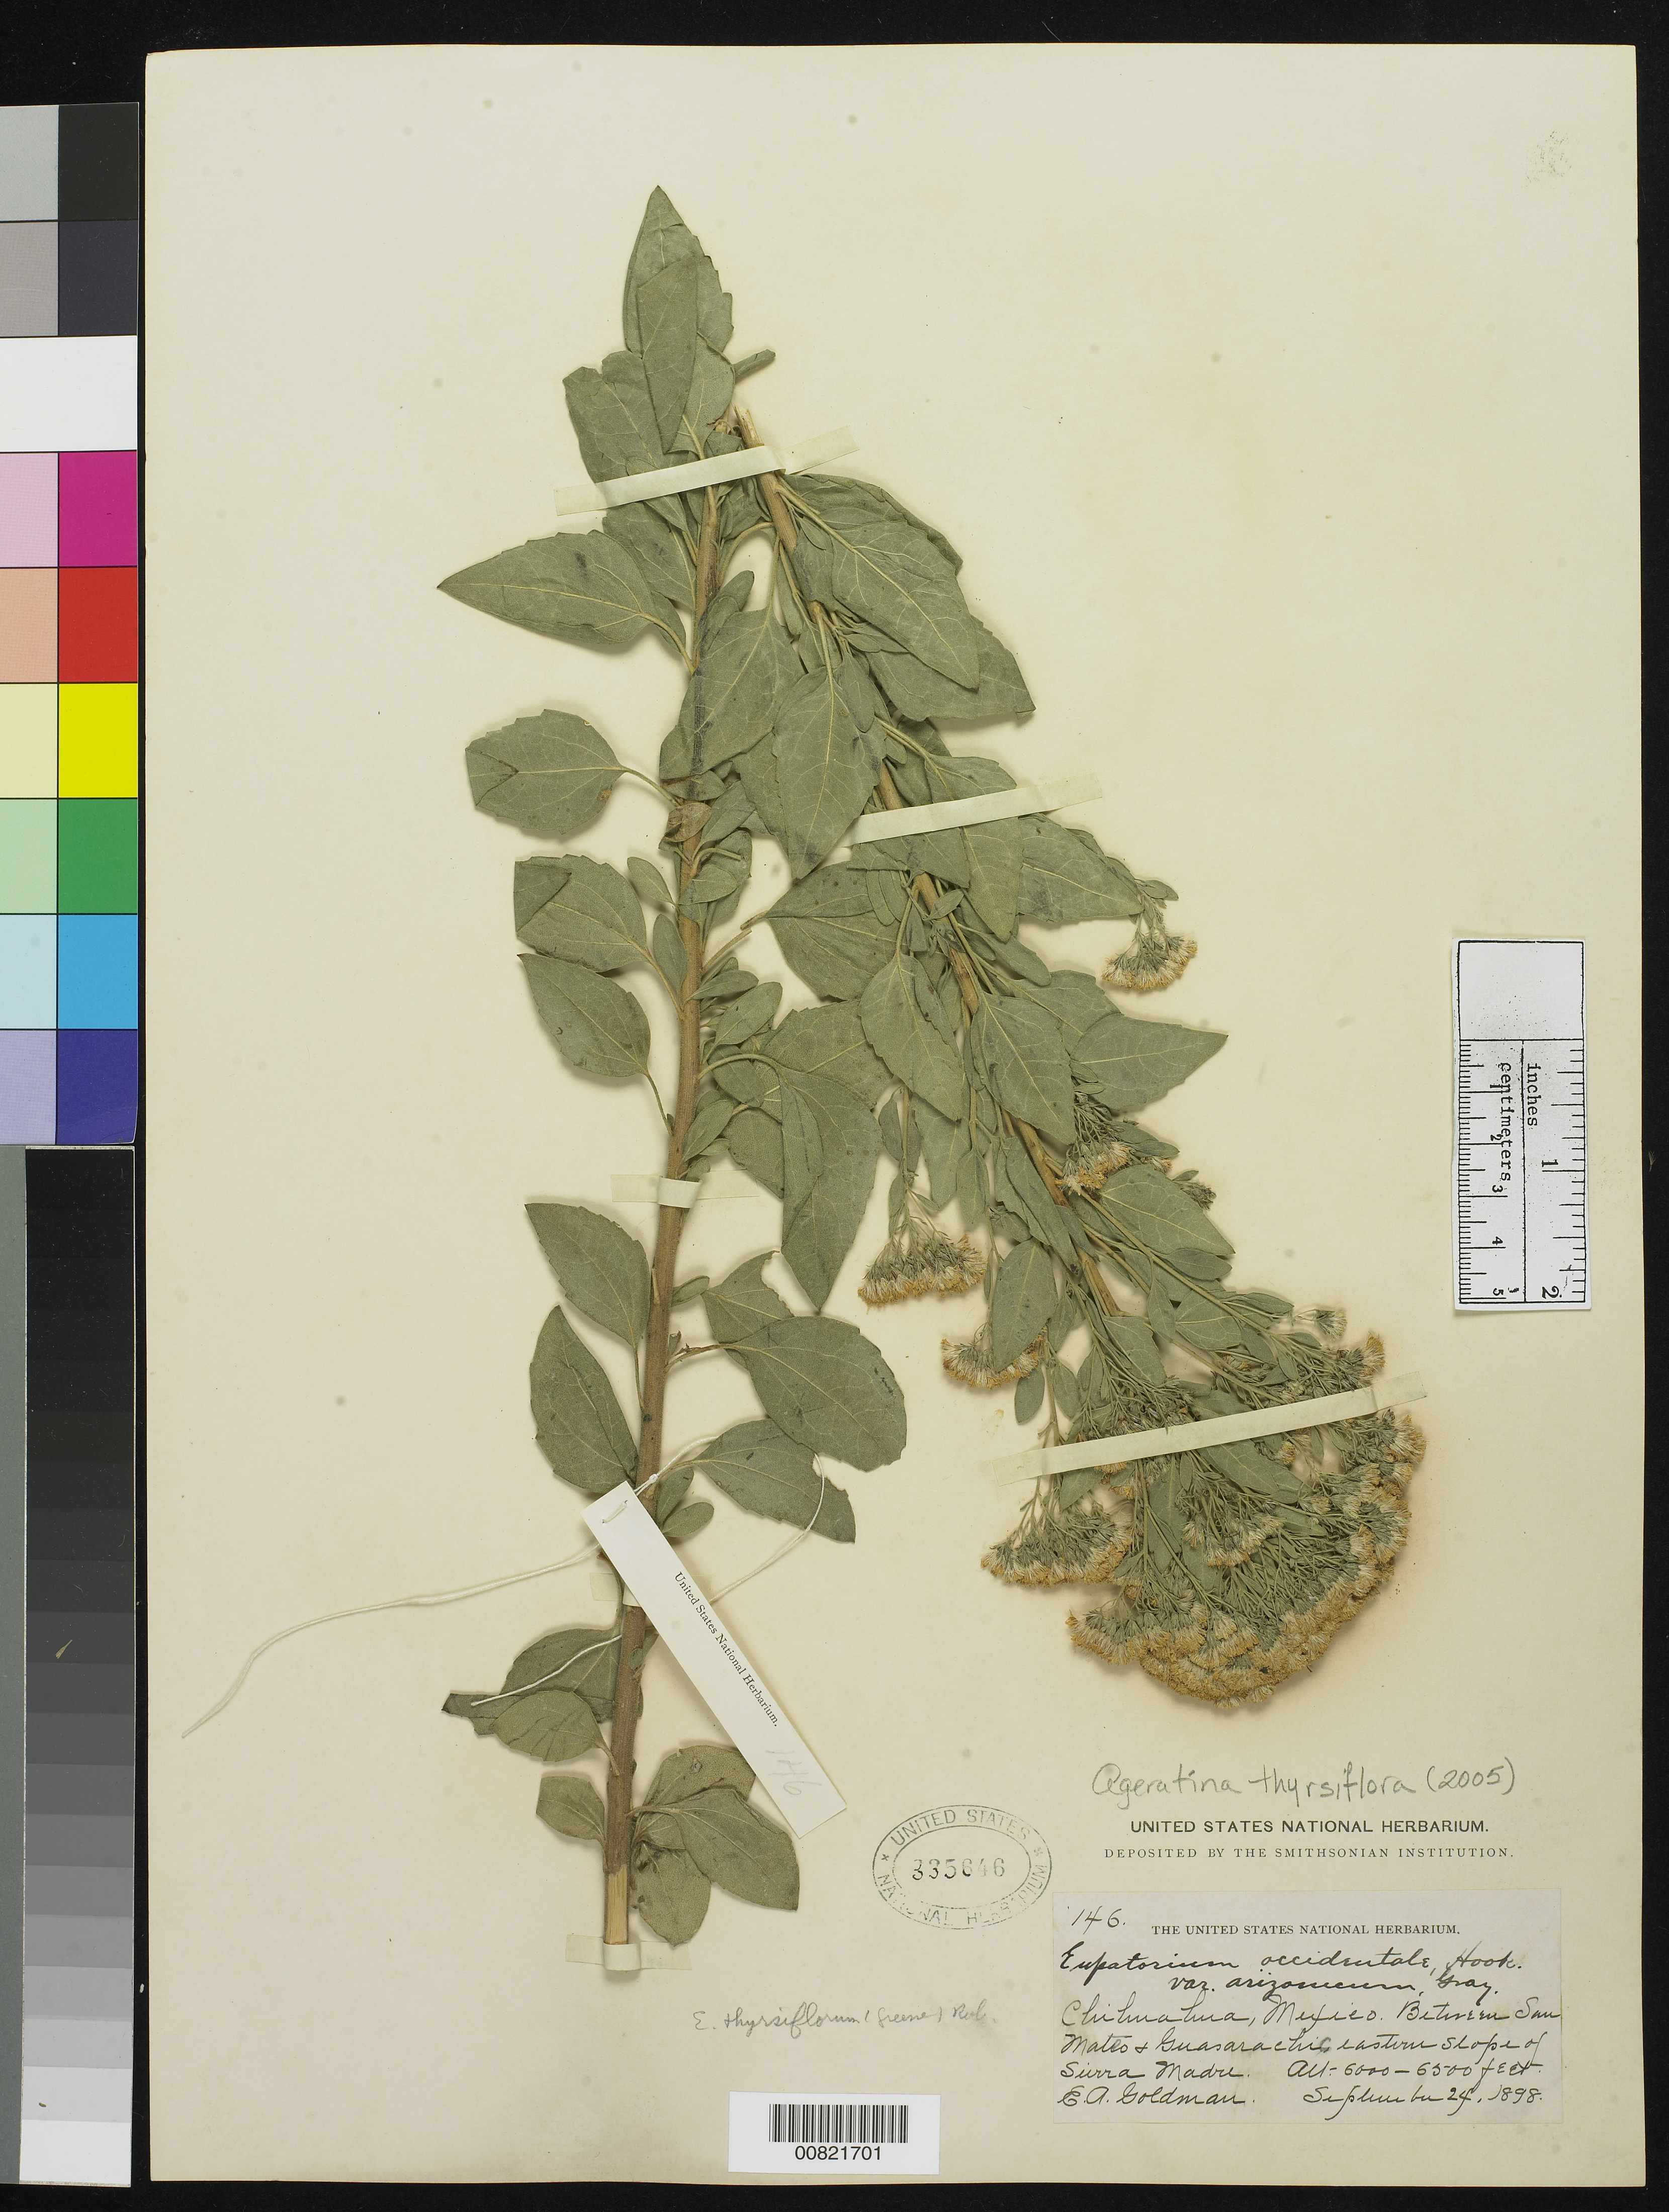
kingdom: Plantae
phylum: Tracheophyta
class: Magnoliopsida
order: Asterales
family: Asteraceae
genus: Ageratina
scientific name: Ageratina thyrsiflora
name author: (Greene) R.M. King & H. Rob.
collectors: E. A. Goldman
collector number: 146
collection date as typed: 24 Sep 1898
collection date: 1898-09-24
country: Mexico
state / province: Chihuahua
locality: Between San Mateo y Guasarachic, eastern slope of Sierra Madre, Chihuahua.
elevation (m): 1829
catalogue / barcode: US 335646